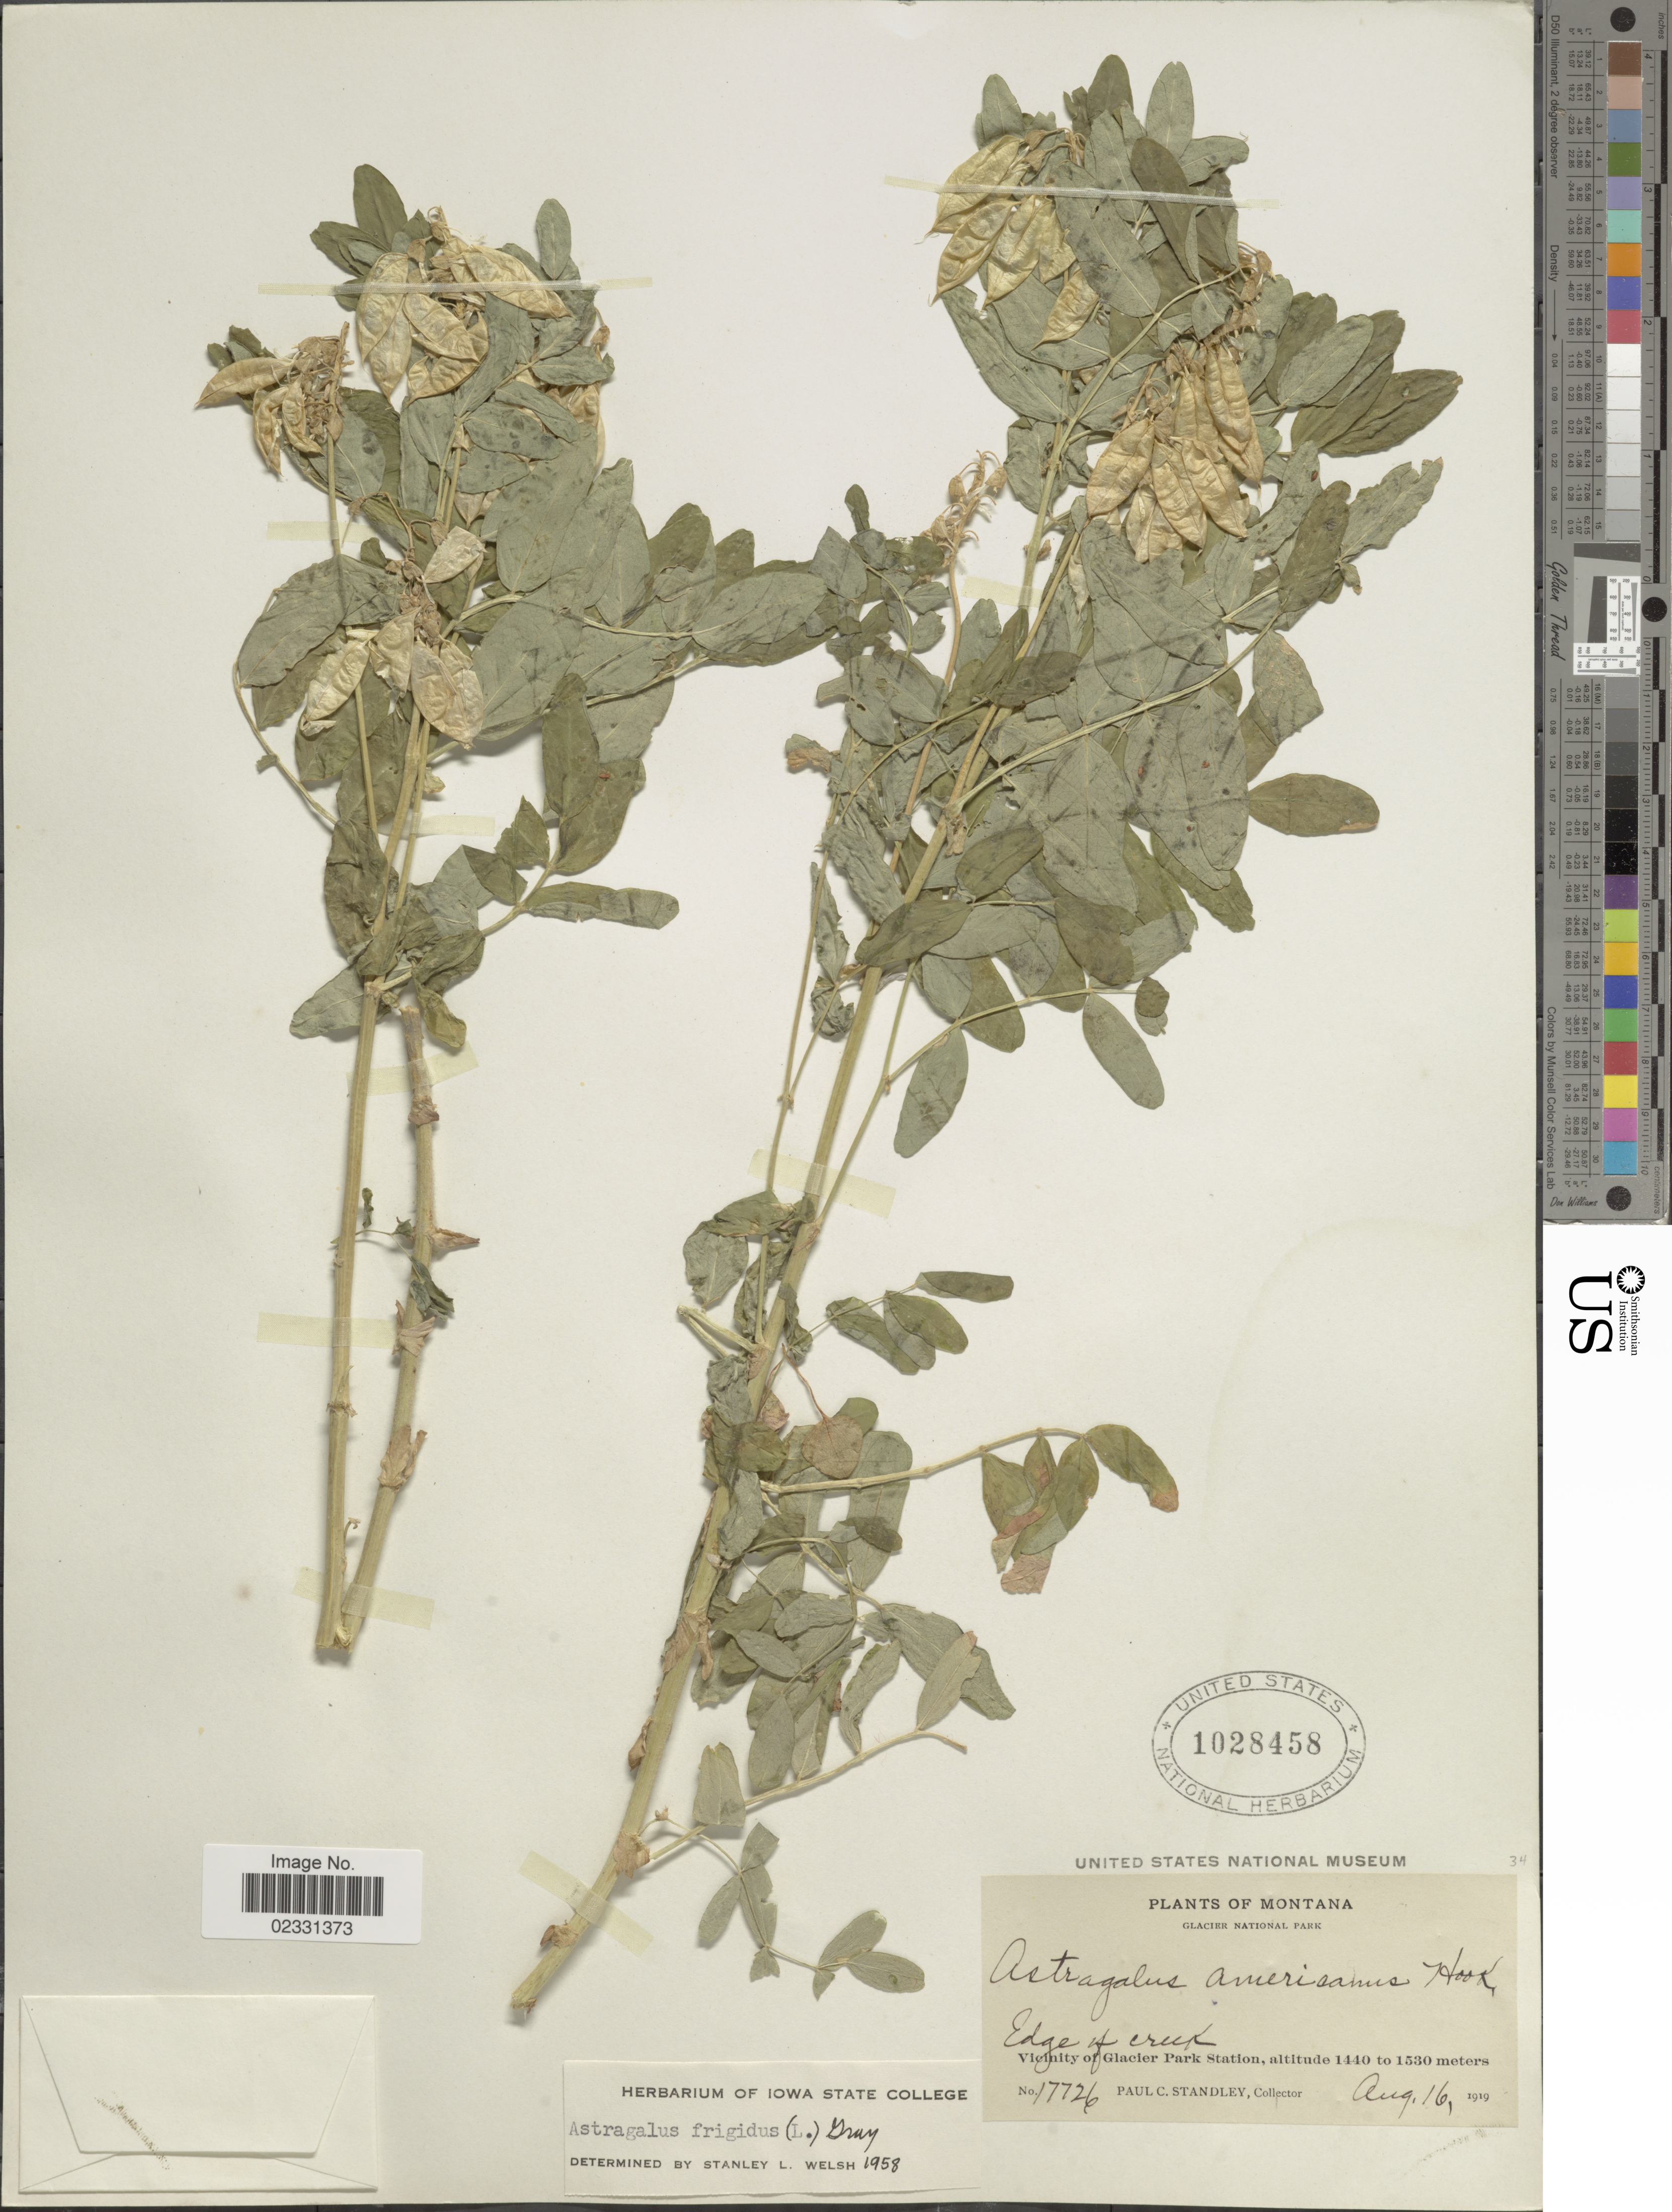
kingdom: Plantae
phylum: Tracheophyta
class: Magnoliopsida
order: Fabales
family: Fabaceae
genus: Astragalus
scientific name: Astragalus frigidus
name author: (L.) A. Gray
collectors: P. C. Standley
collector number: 17726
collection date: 1919-08-16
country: United States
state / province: Montana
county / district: Glacier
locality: Glacier National Park, Vicinity of Glacier Park Station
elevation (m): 1440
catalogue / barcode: US 1028458